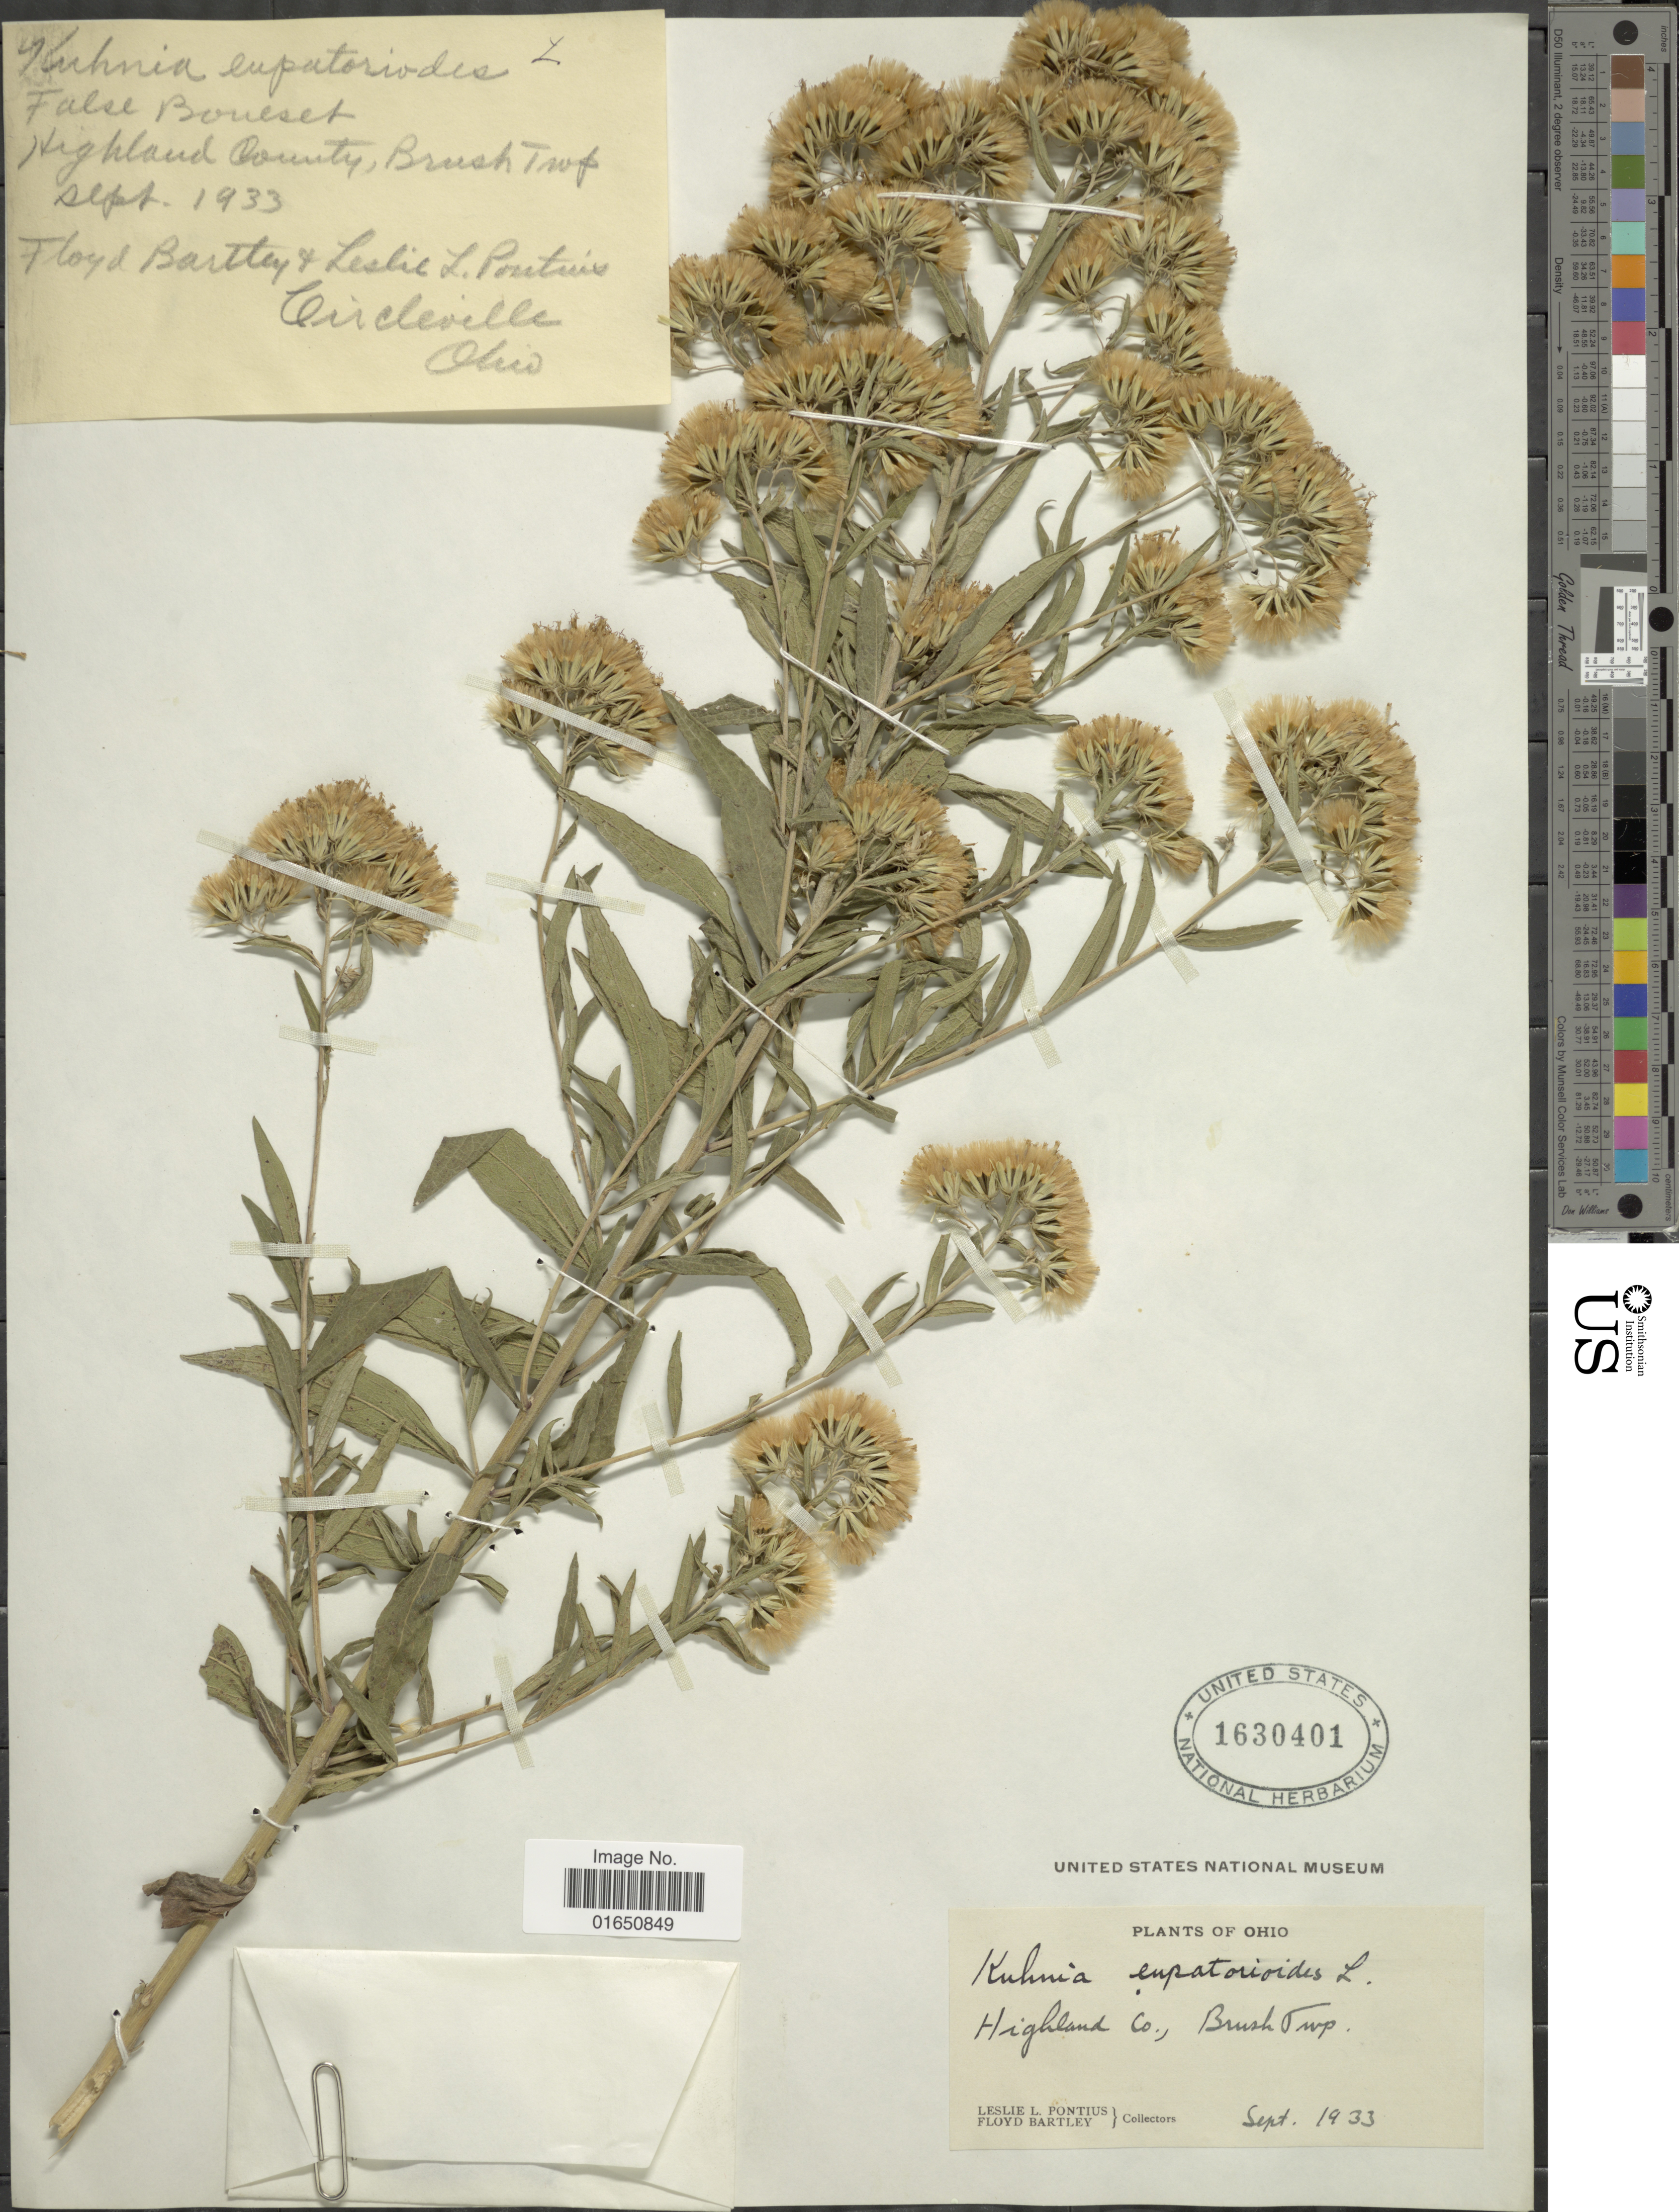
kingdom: Plantae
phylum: Tracheophyta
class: Magnoliopsida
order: Asterales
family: Asteraceae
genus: Brickellia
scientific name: Brickellia eupatorioides var. corymbulosa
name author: (Torr. & A. Gray) Shinners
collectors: L. Pontius & F. Bartley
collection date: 1930-09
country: United States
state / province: Ohio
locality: Highland Co., Brush Twp.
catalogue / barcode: US 1630401